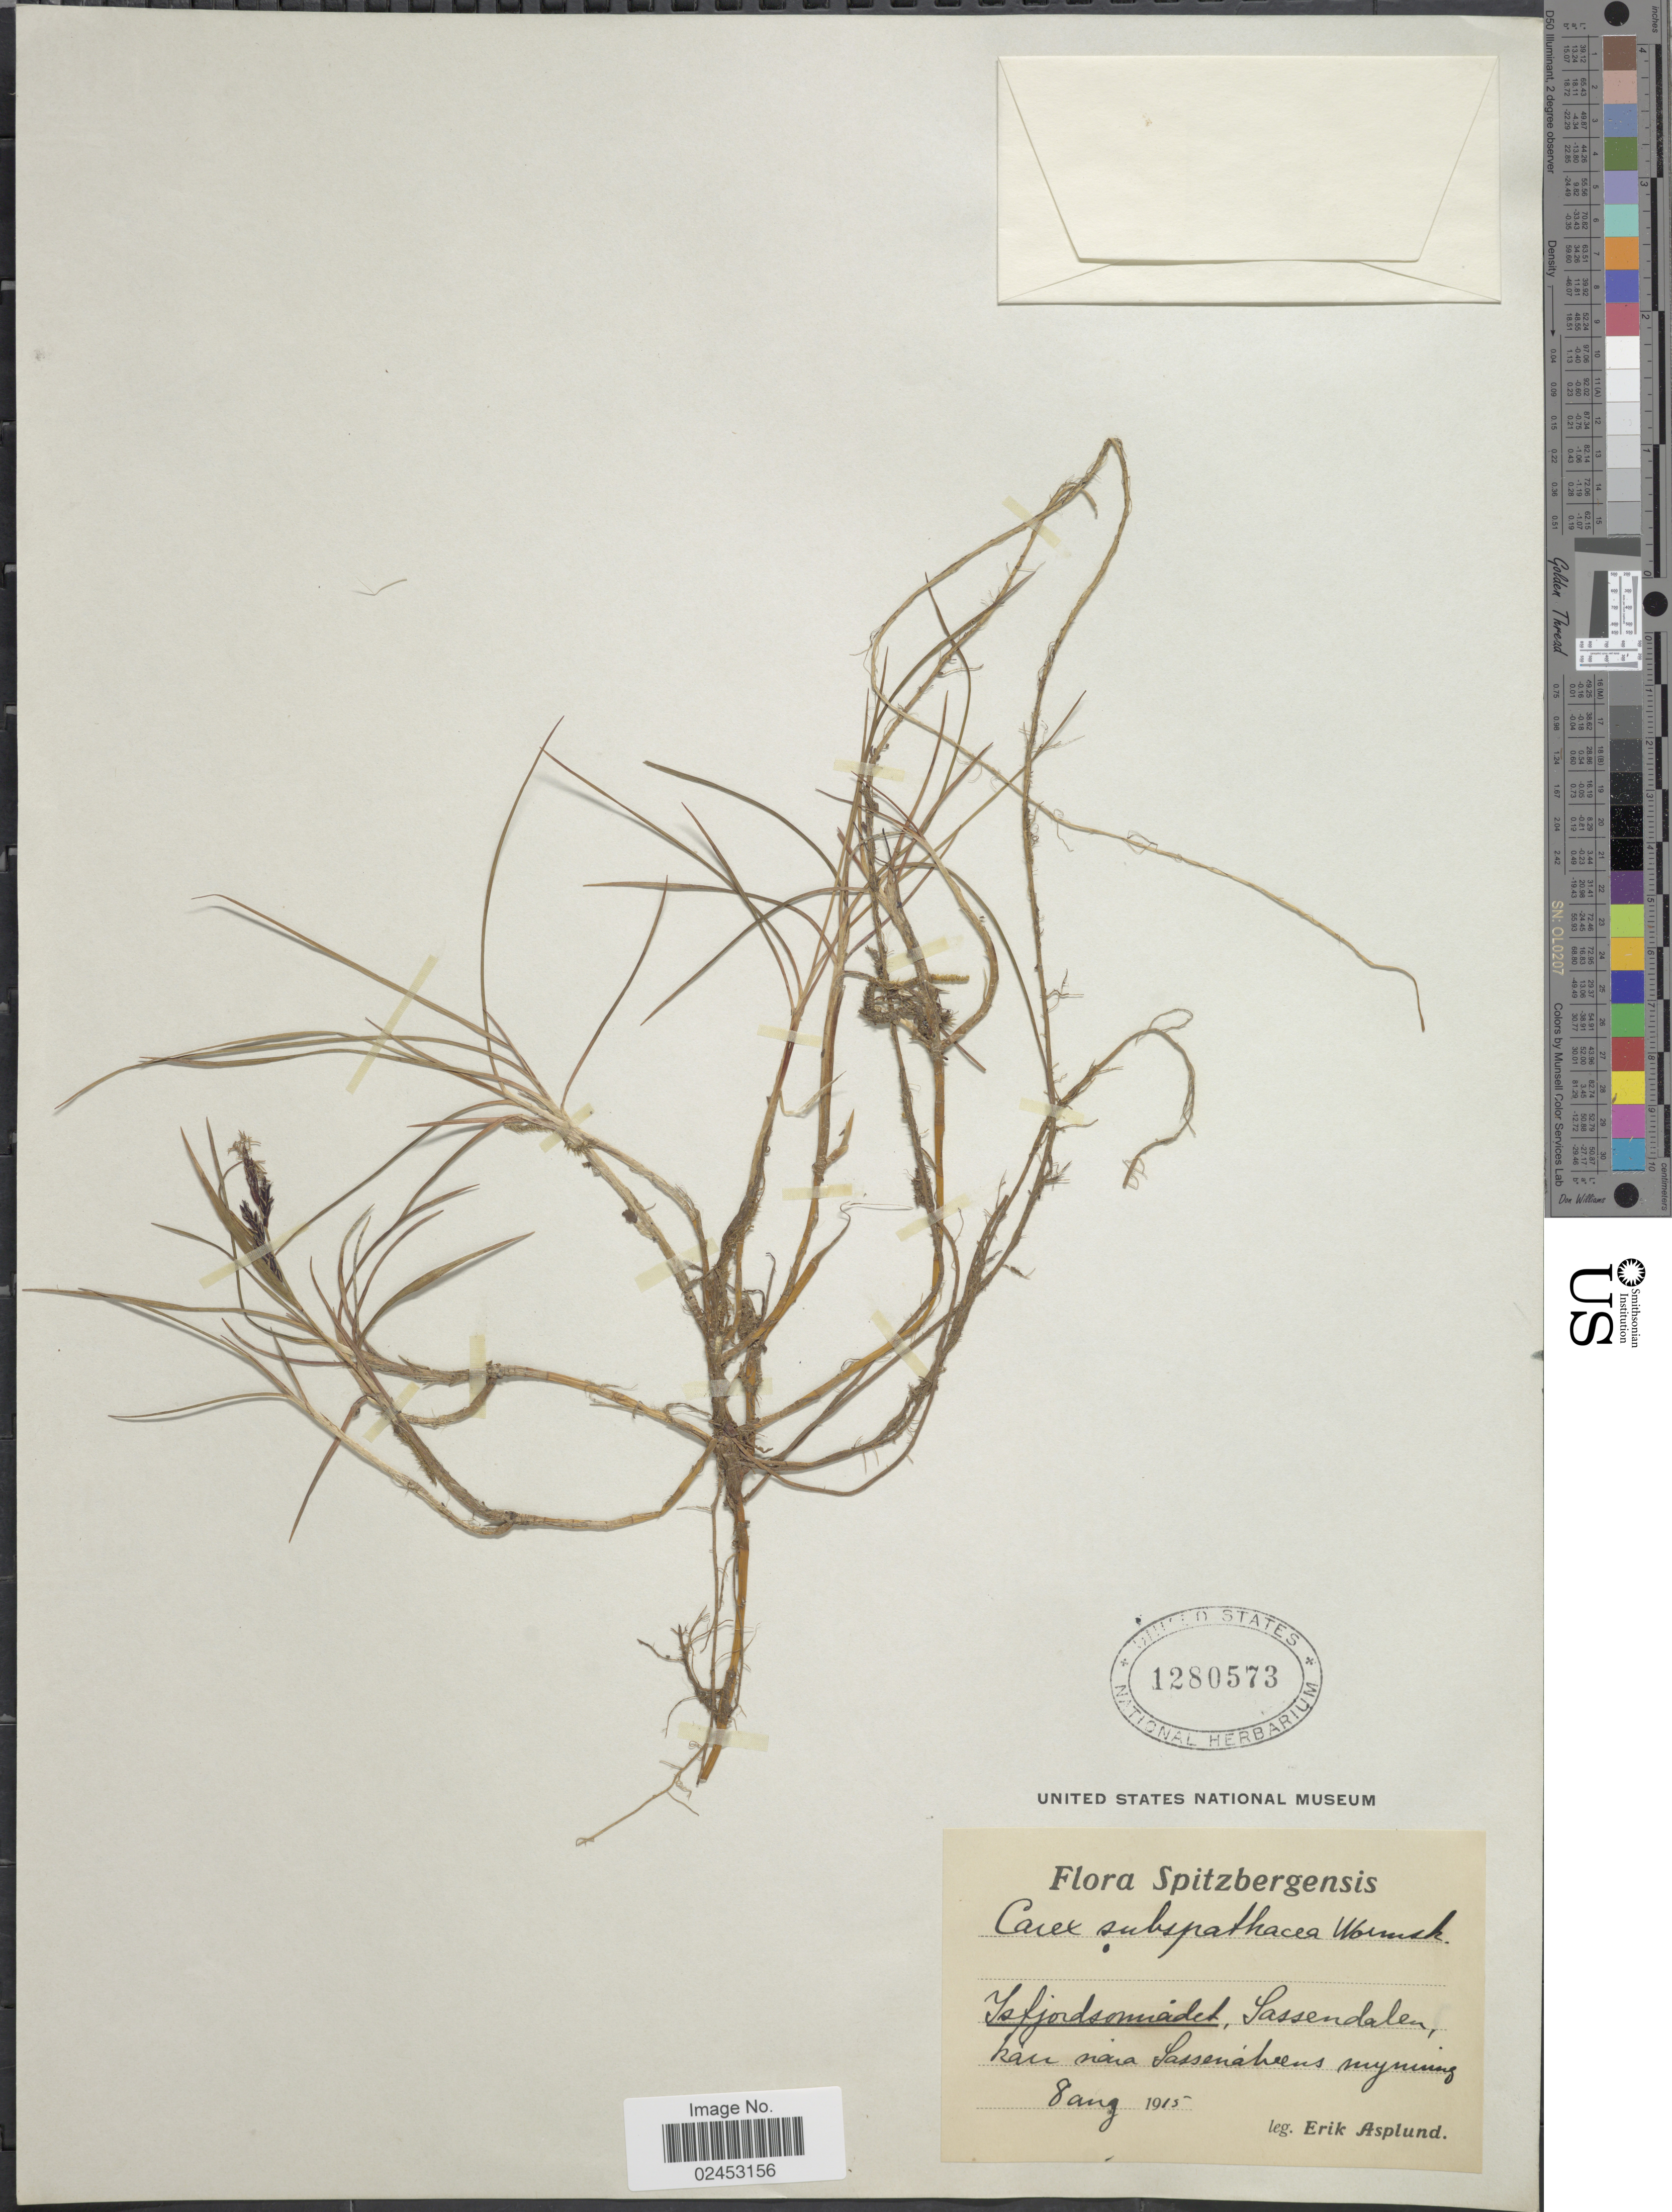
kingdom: Plantae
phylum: Tracheophyta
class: Liliopsida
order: Poales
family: Cyperaceae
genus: Carex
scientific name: Carex subspathacea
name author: Wormsk. ex Hornem.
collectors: E. Asplund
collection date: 1915-08-08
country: Norway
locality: Spitszbergensis, Isfjordsomradet, Sassendalen, kan naia Sassenelvens mynning.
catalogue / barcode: US 1280573